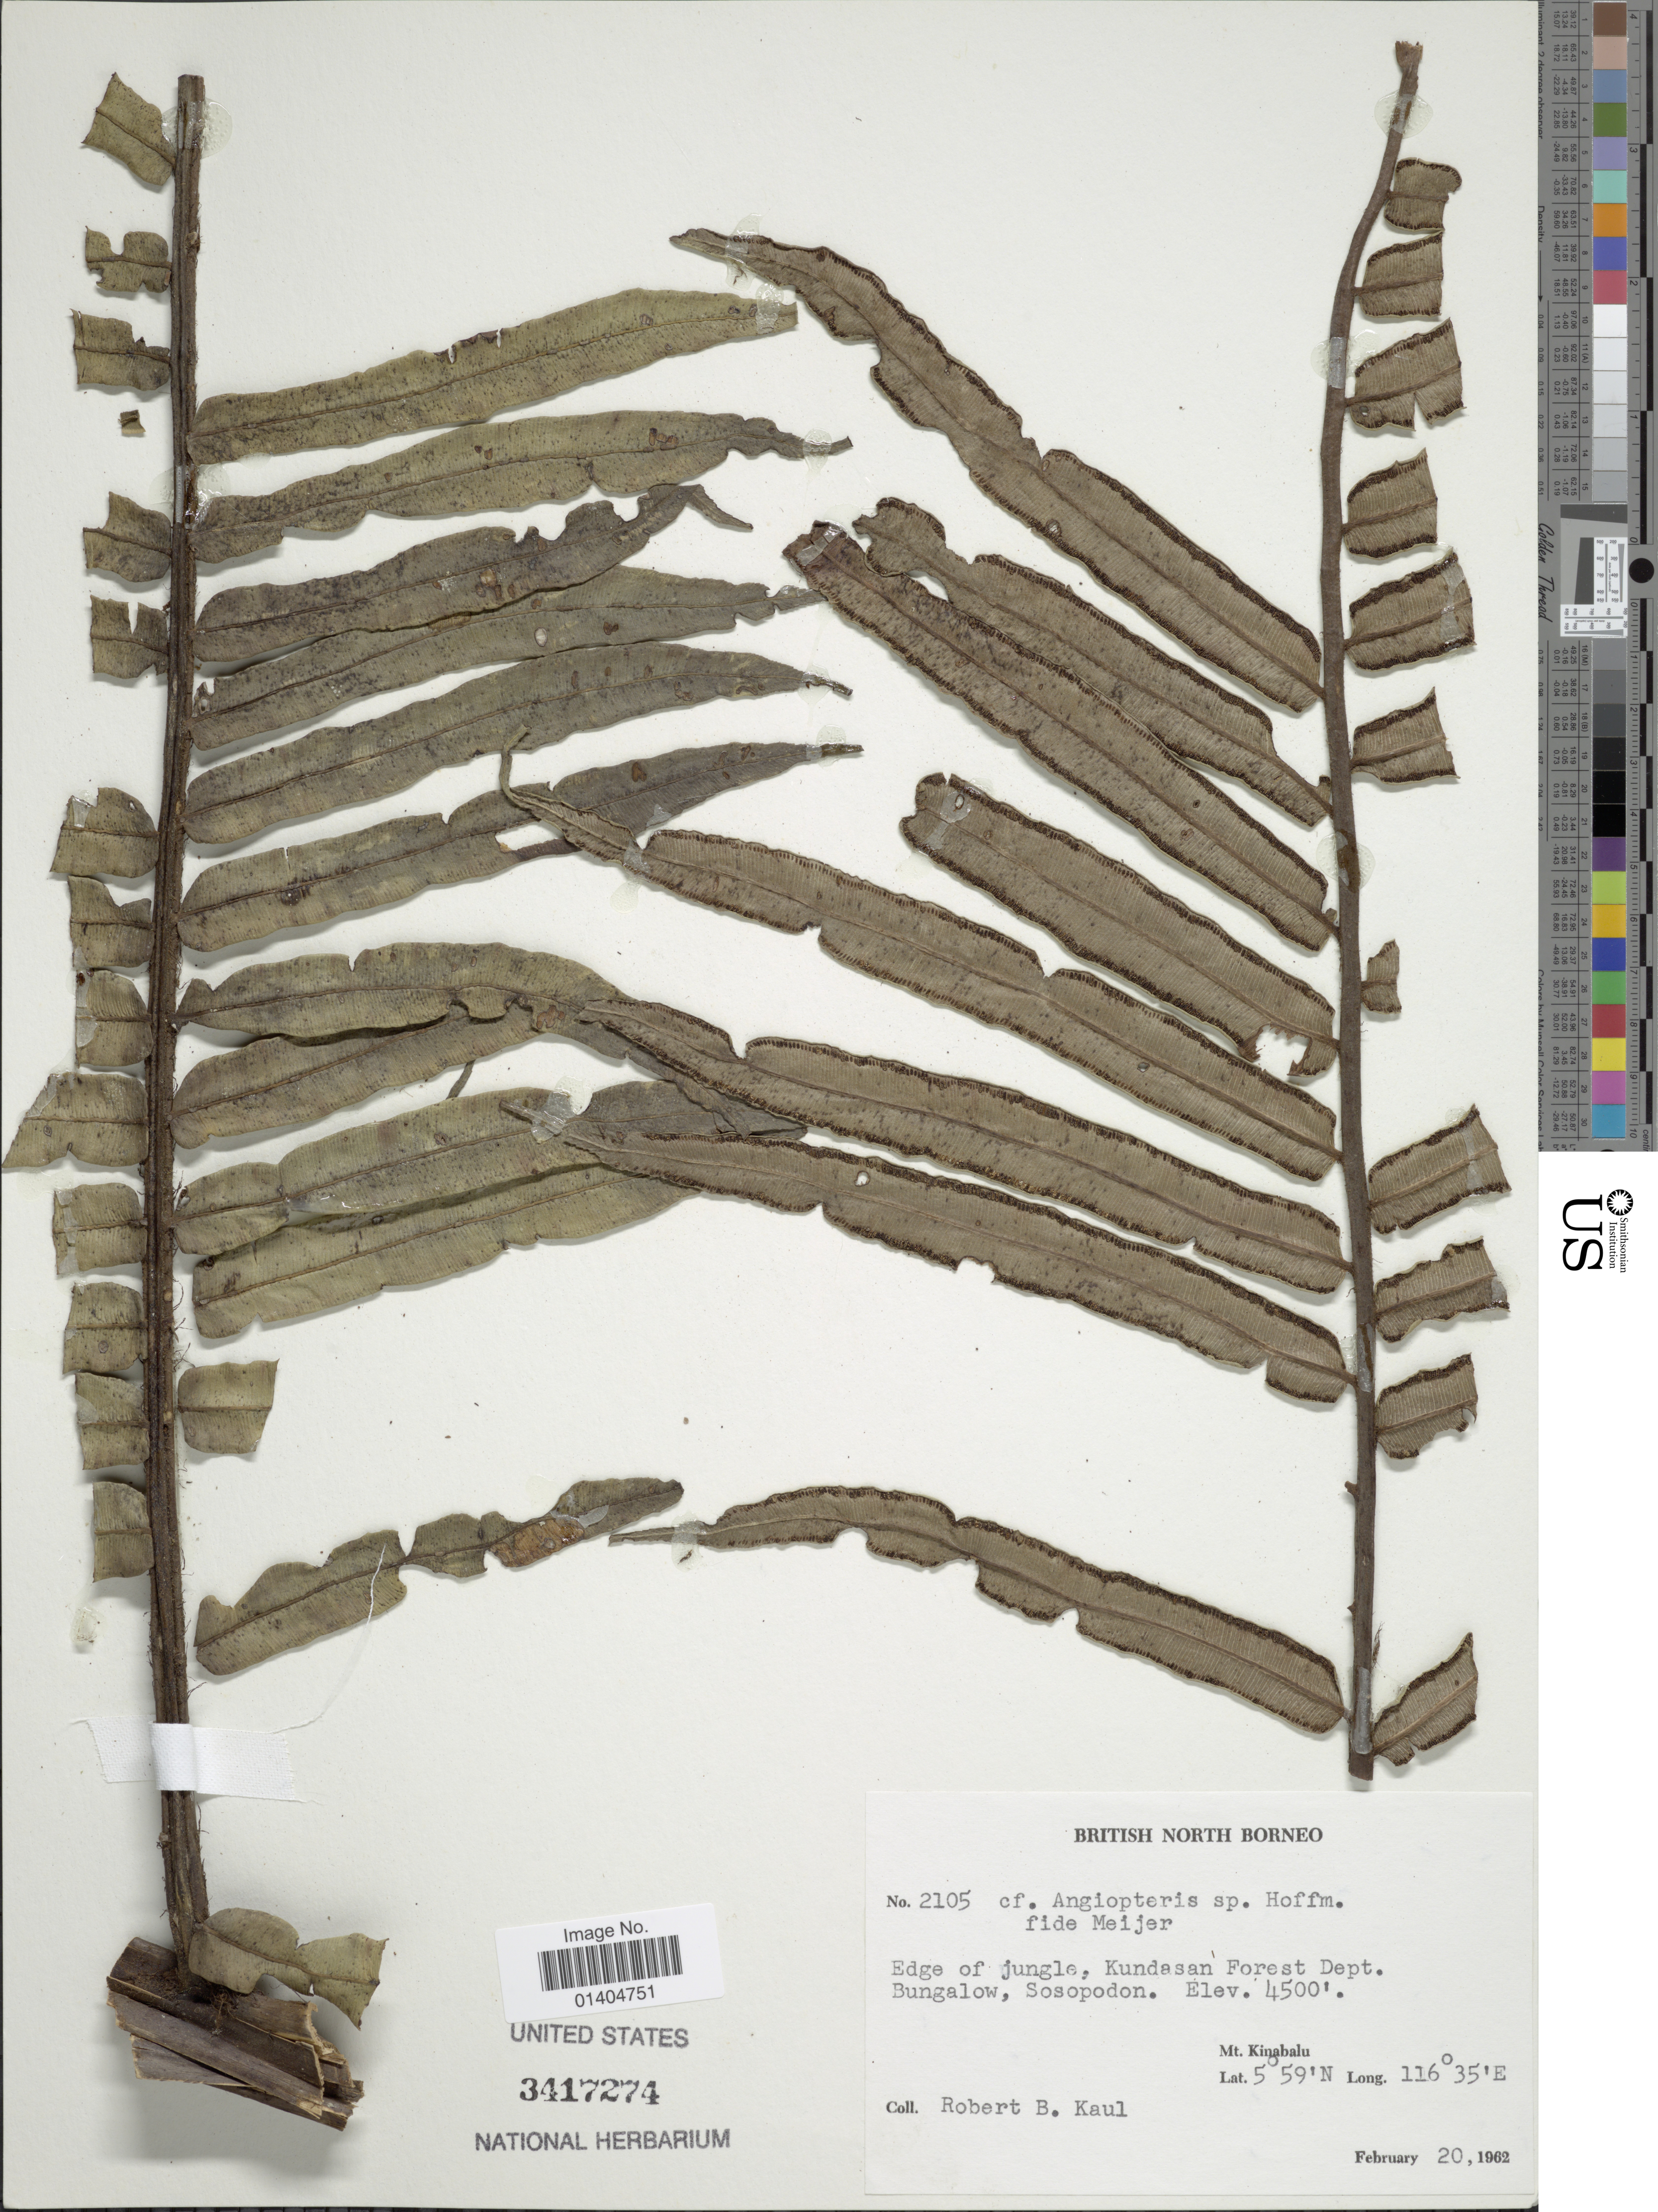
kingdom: Plantae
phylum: Tracheophyta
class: Polypodiopsida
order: Marattiales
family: Marattiaceae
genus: Angiopteris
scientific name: Angiopteris sp.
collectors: R. Kaul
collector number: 2105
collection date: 1962-02-20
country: Malaysia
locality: British North Borneo Edge of Jungle, Kundasan Forest Dept. Bungalow, Sosopodon.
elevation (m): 1372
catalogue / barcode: US 3417274